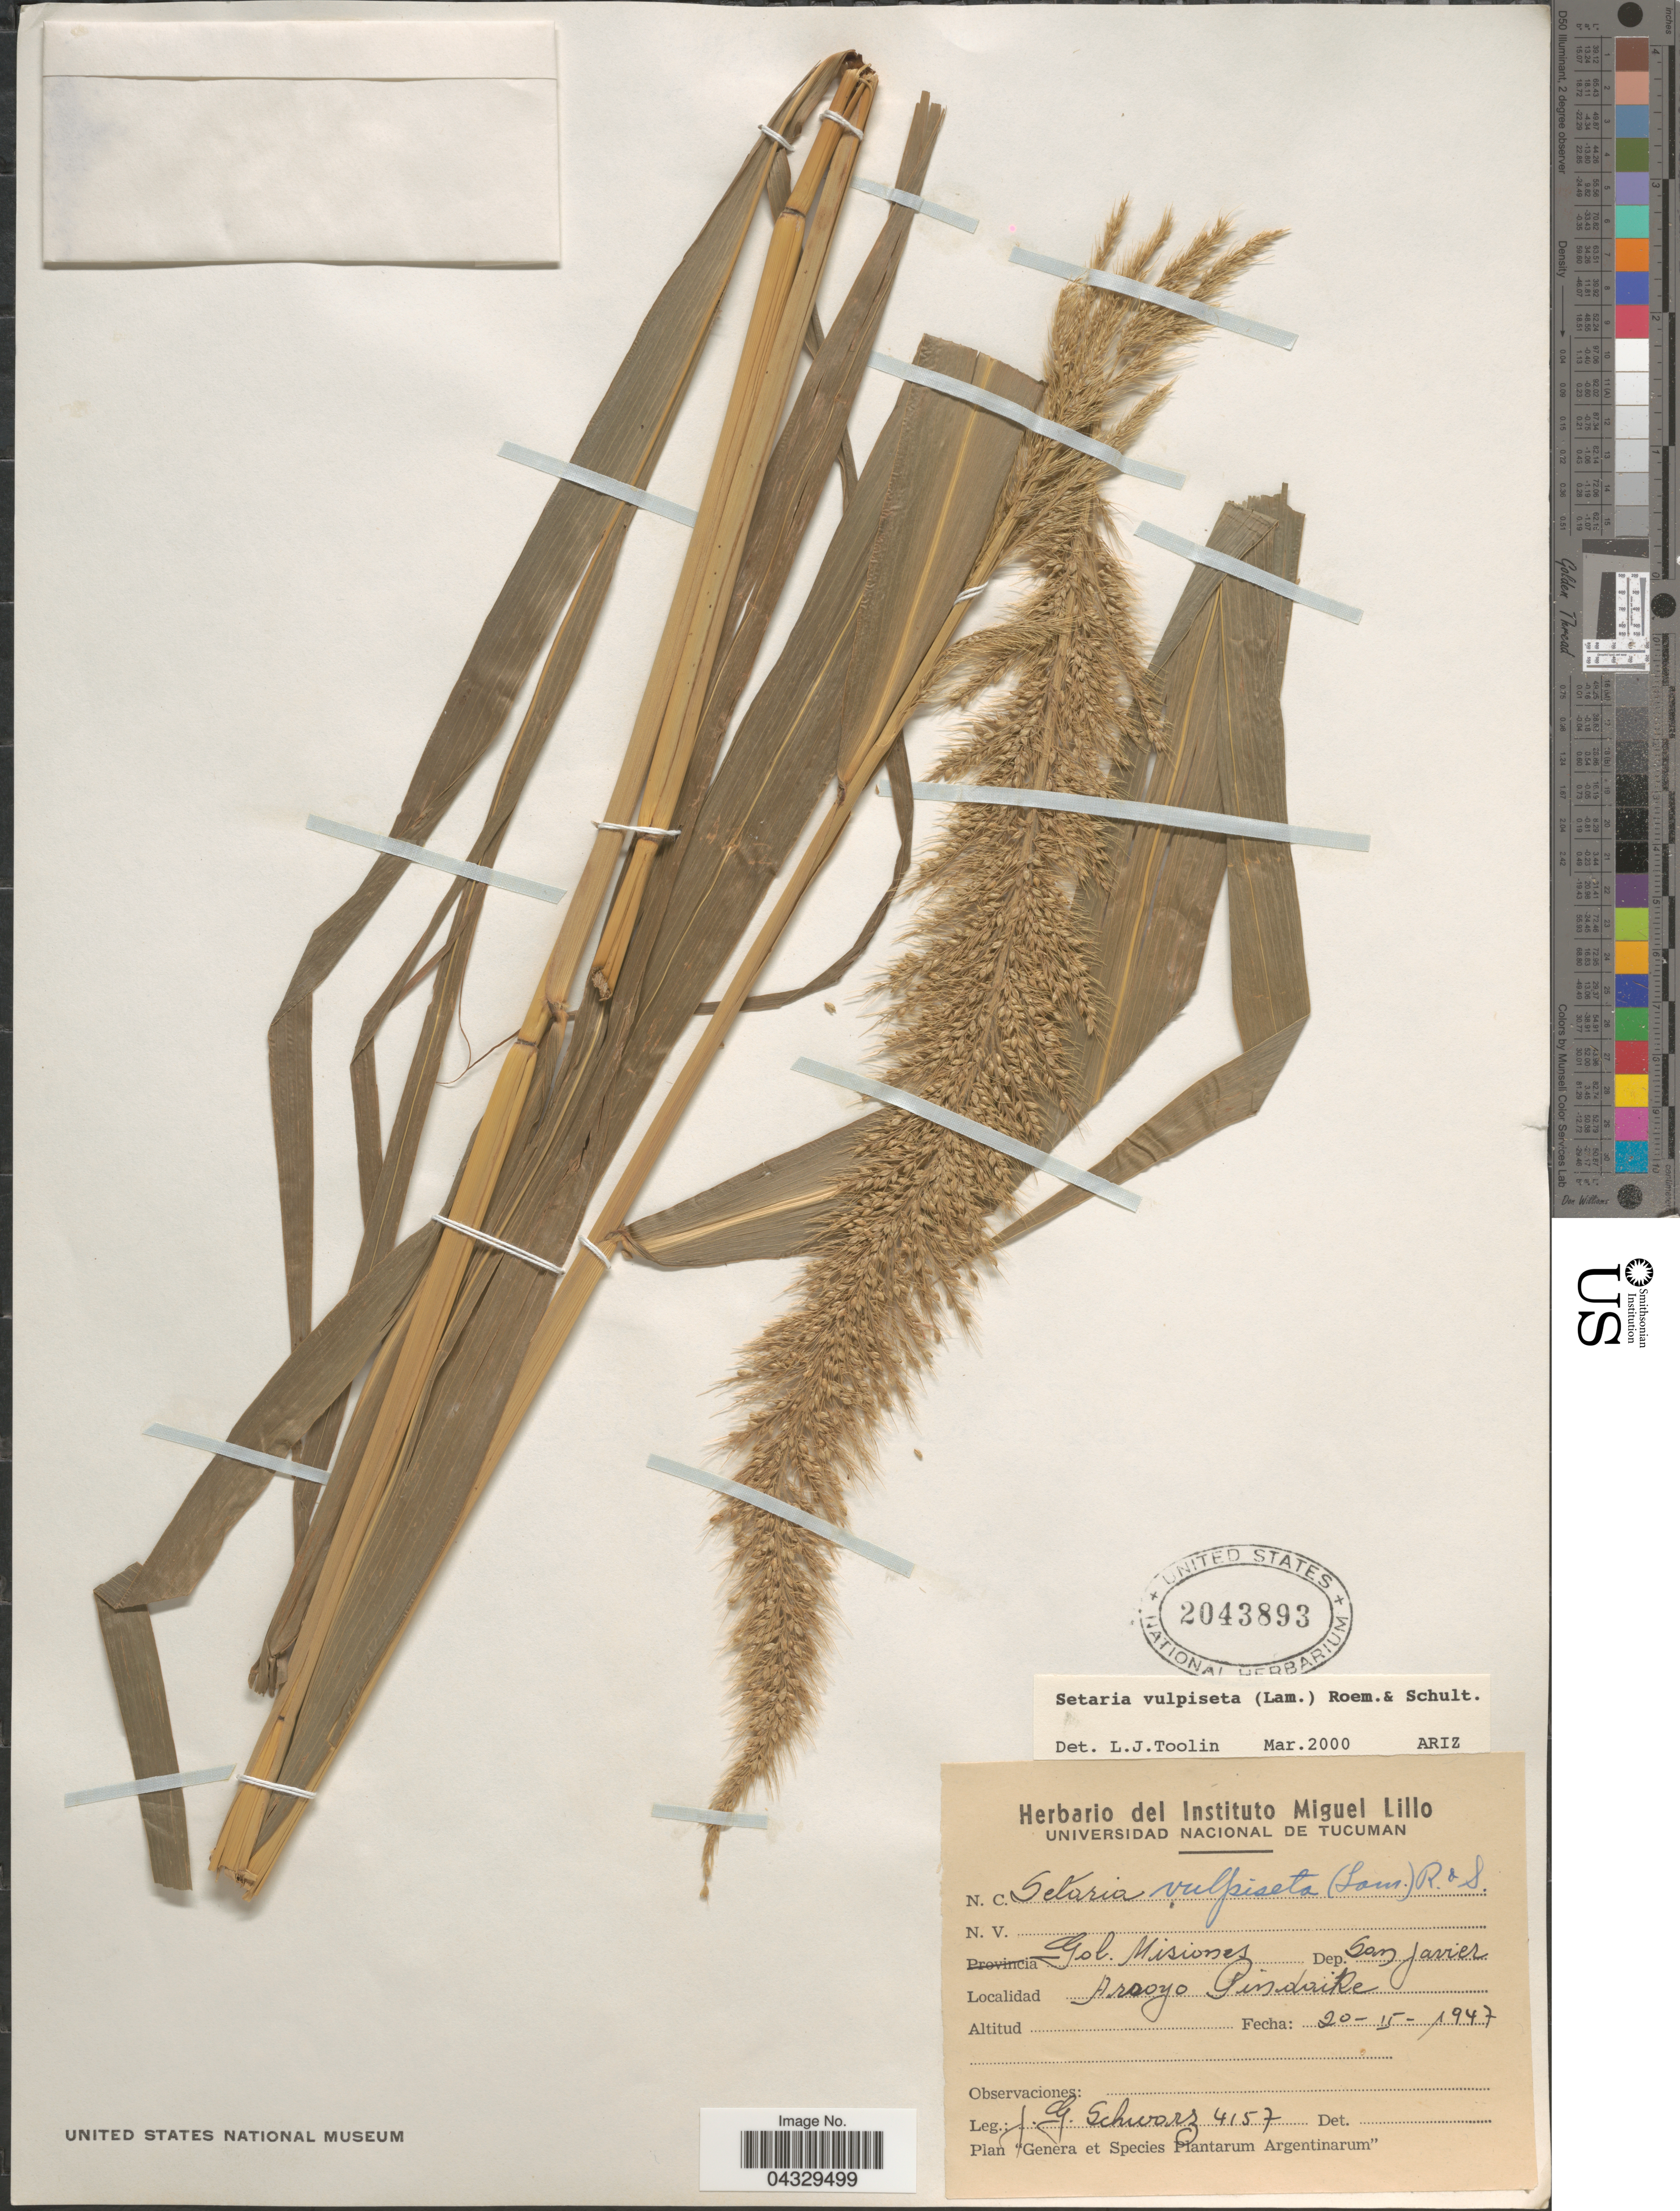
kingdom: Plantae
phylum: Tracheophyta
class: Liliopsida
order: Poales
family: Poaceae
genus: Setaria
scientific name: Setaria vulpiseta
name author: (Lam.) Roem. & Schult.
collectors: J. Schwarz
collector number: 4157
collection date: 1947-02-20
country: Argentina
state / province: Misiones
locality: Gob. Misiones Dep. San Javier. Arroyo Pindaike.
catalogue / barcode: US 2043893